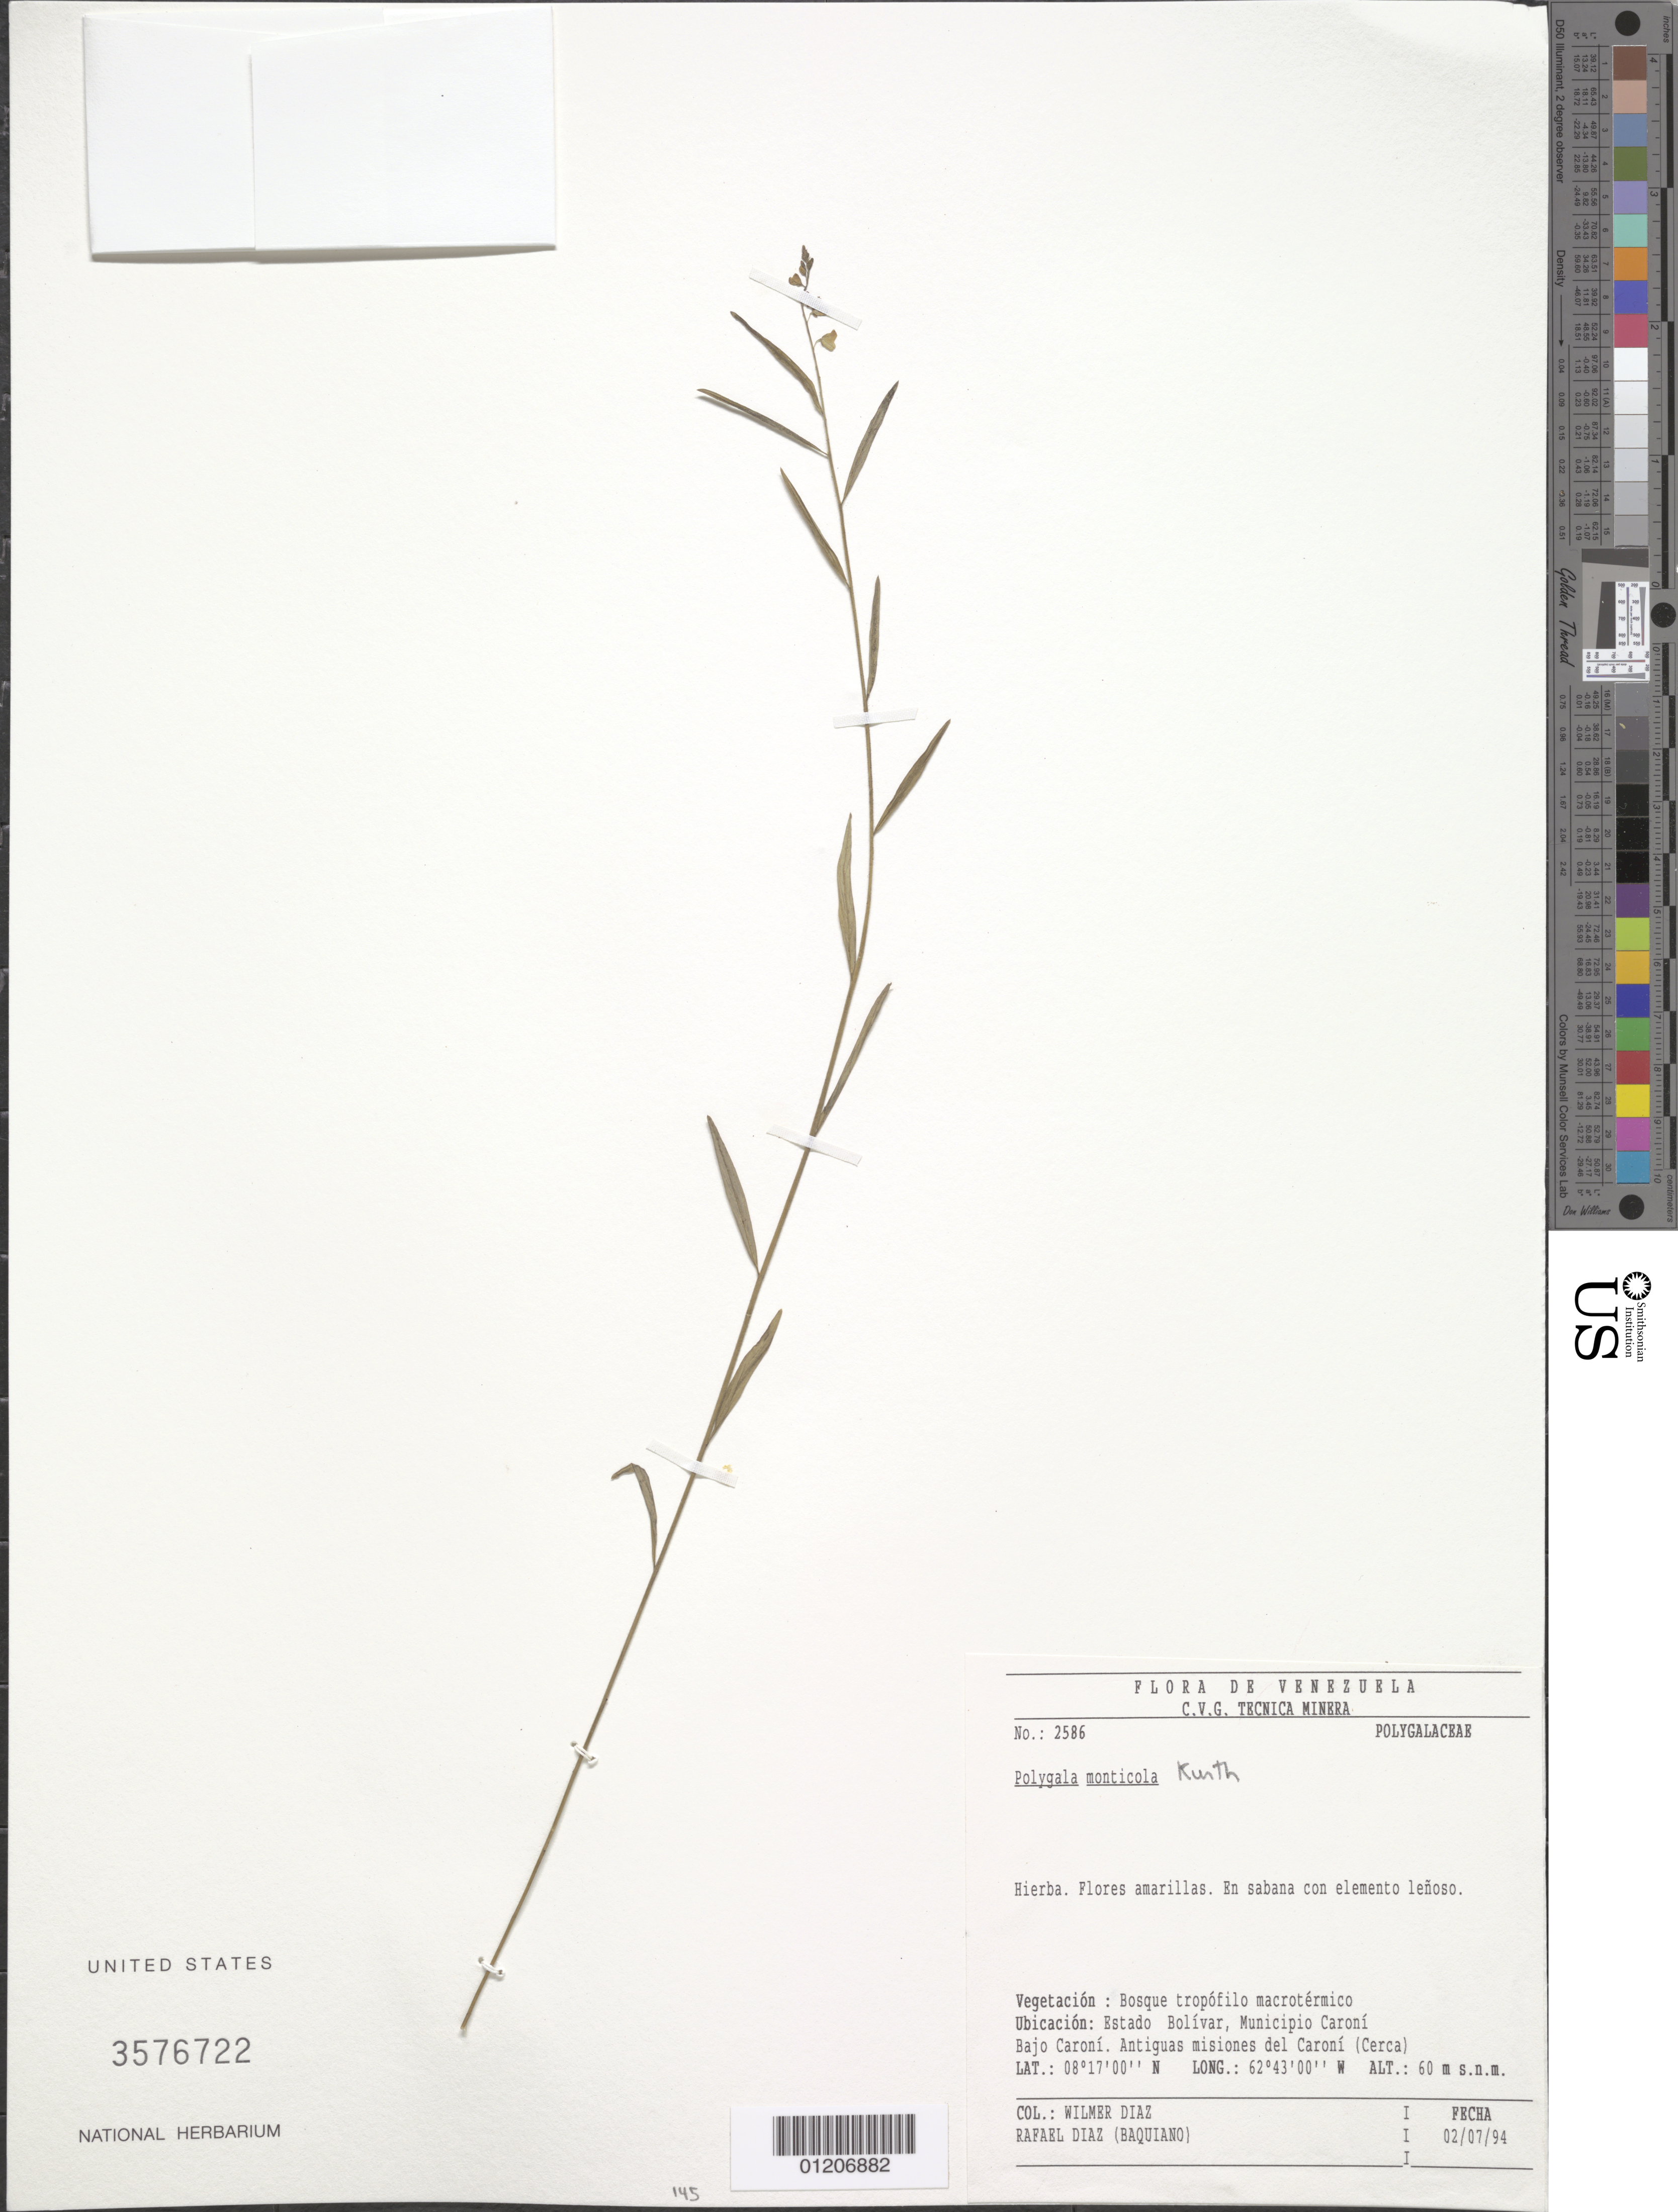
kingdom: Plantae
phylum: Tracheophyta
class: Magnoliopsida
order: Fabales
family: Polygalaceae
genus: Asemeia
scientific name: Asemeia monticola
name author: (Kunth) J.F.B. Pastore & J.R. Abbott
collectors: W. Díaz P. & R. Diaz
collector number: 2586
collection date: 1994-07-02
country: Venezuela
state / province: Bolívar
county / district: Caroní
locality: Bajo Caroní. Antiguas misiones del Caroní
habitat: En sabana con elemento lenoso. Bosque tripofilo macrotermico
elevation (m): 60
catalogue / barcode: US 3576722